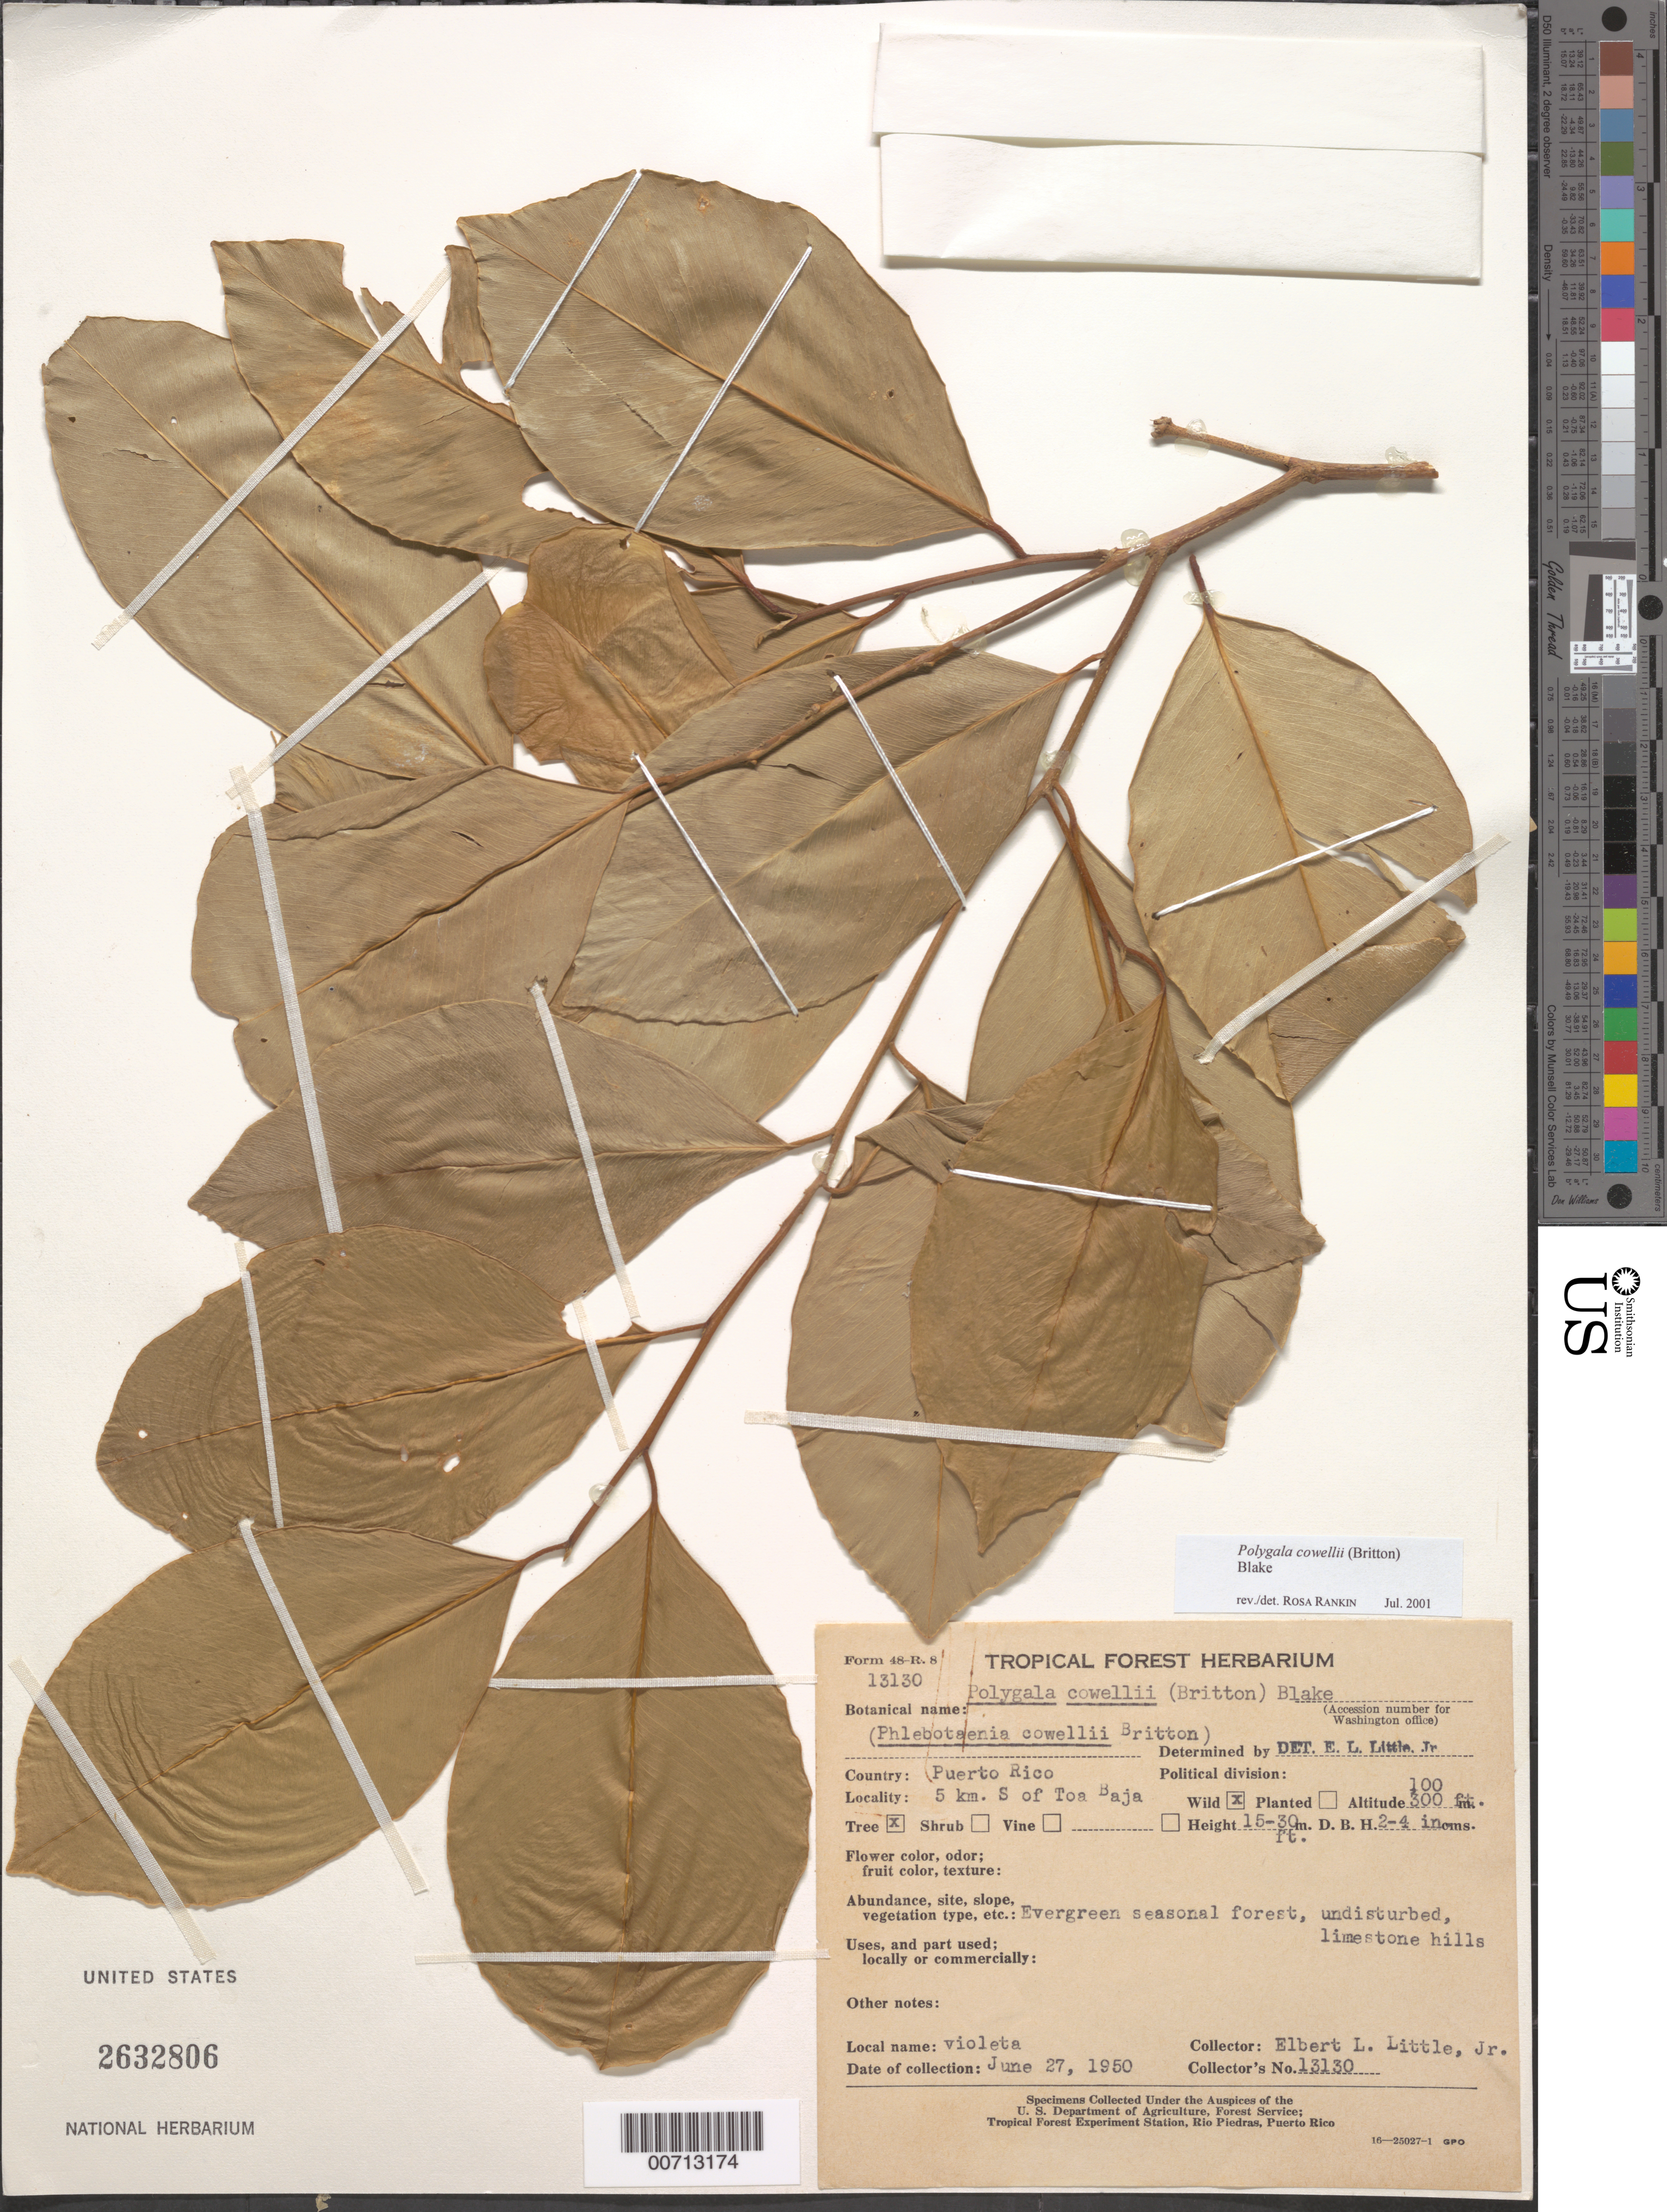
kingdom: Plantae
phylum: Tracheophyta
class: Magnoliopsida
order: Fabales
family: Polygalaceae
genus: Phlebotaenia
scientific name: Phlebotaenia cowellii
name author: Britton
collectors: E. L. Little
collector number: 13130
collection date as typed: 27 Jun 1950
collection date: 1950-06-27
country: Puerto Rico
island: Greater Antilles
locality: Toa Baja, 5 km S of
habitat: Evergreen seasonal forest, undisturbed, limestone hills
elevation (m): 30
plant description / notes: Common name: violeta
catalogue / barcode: US 2632806